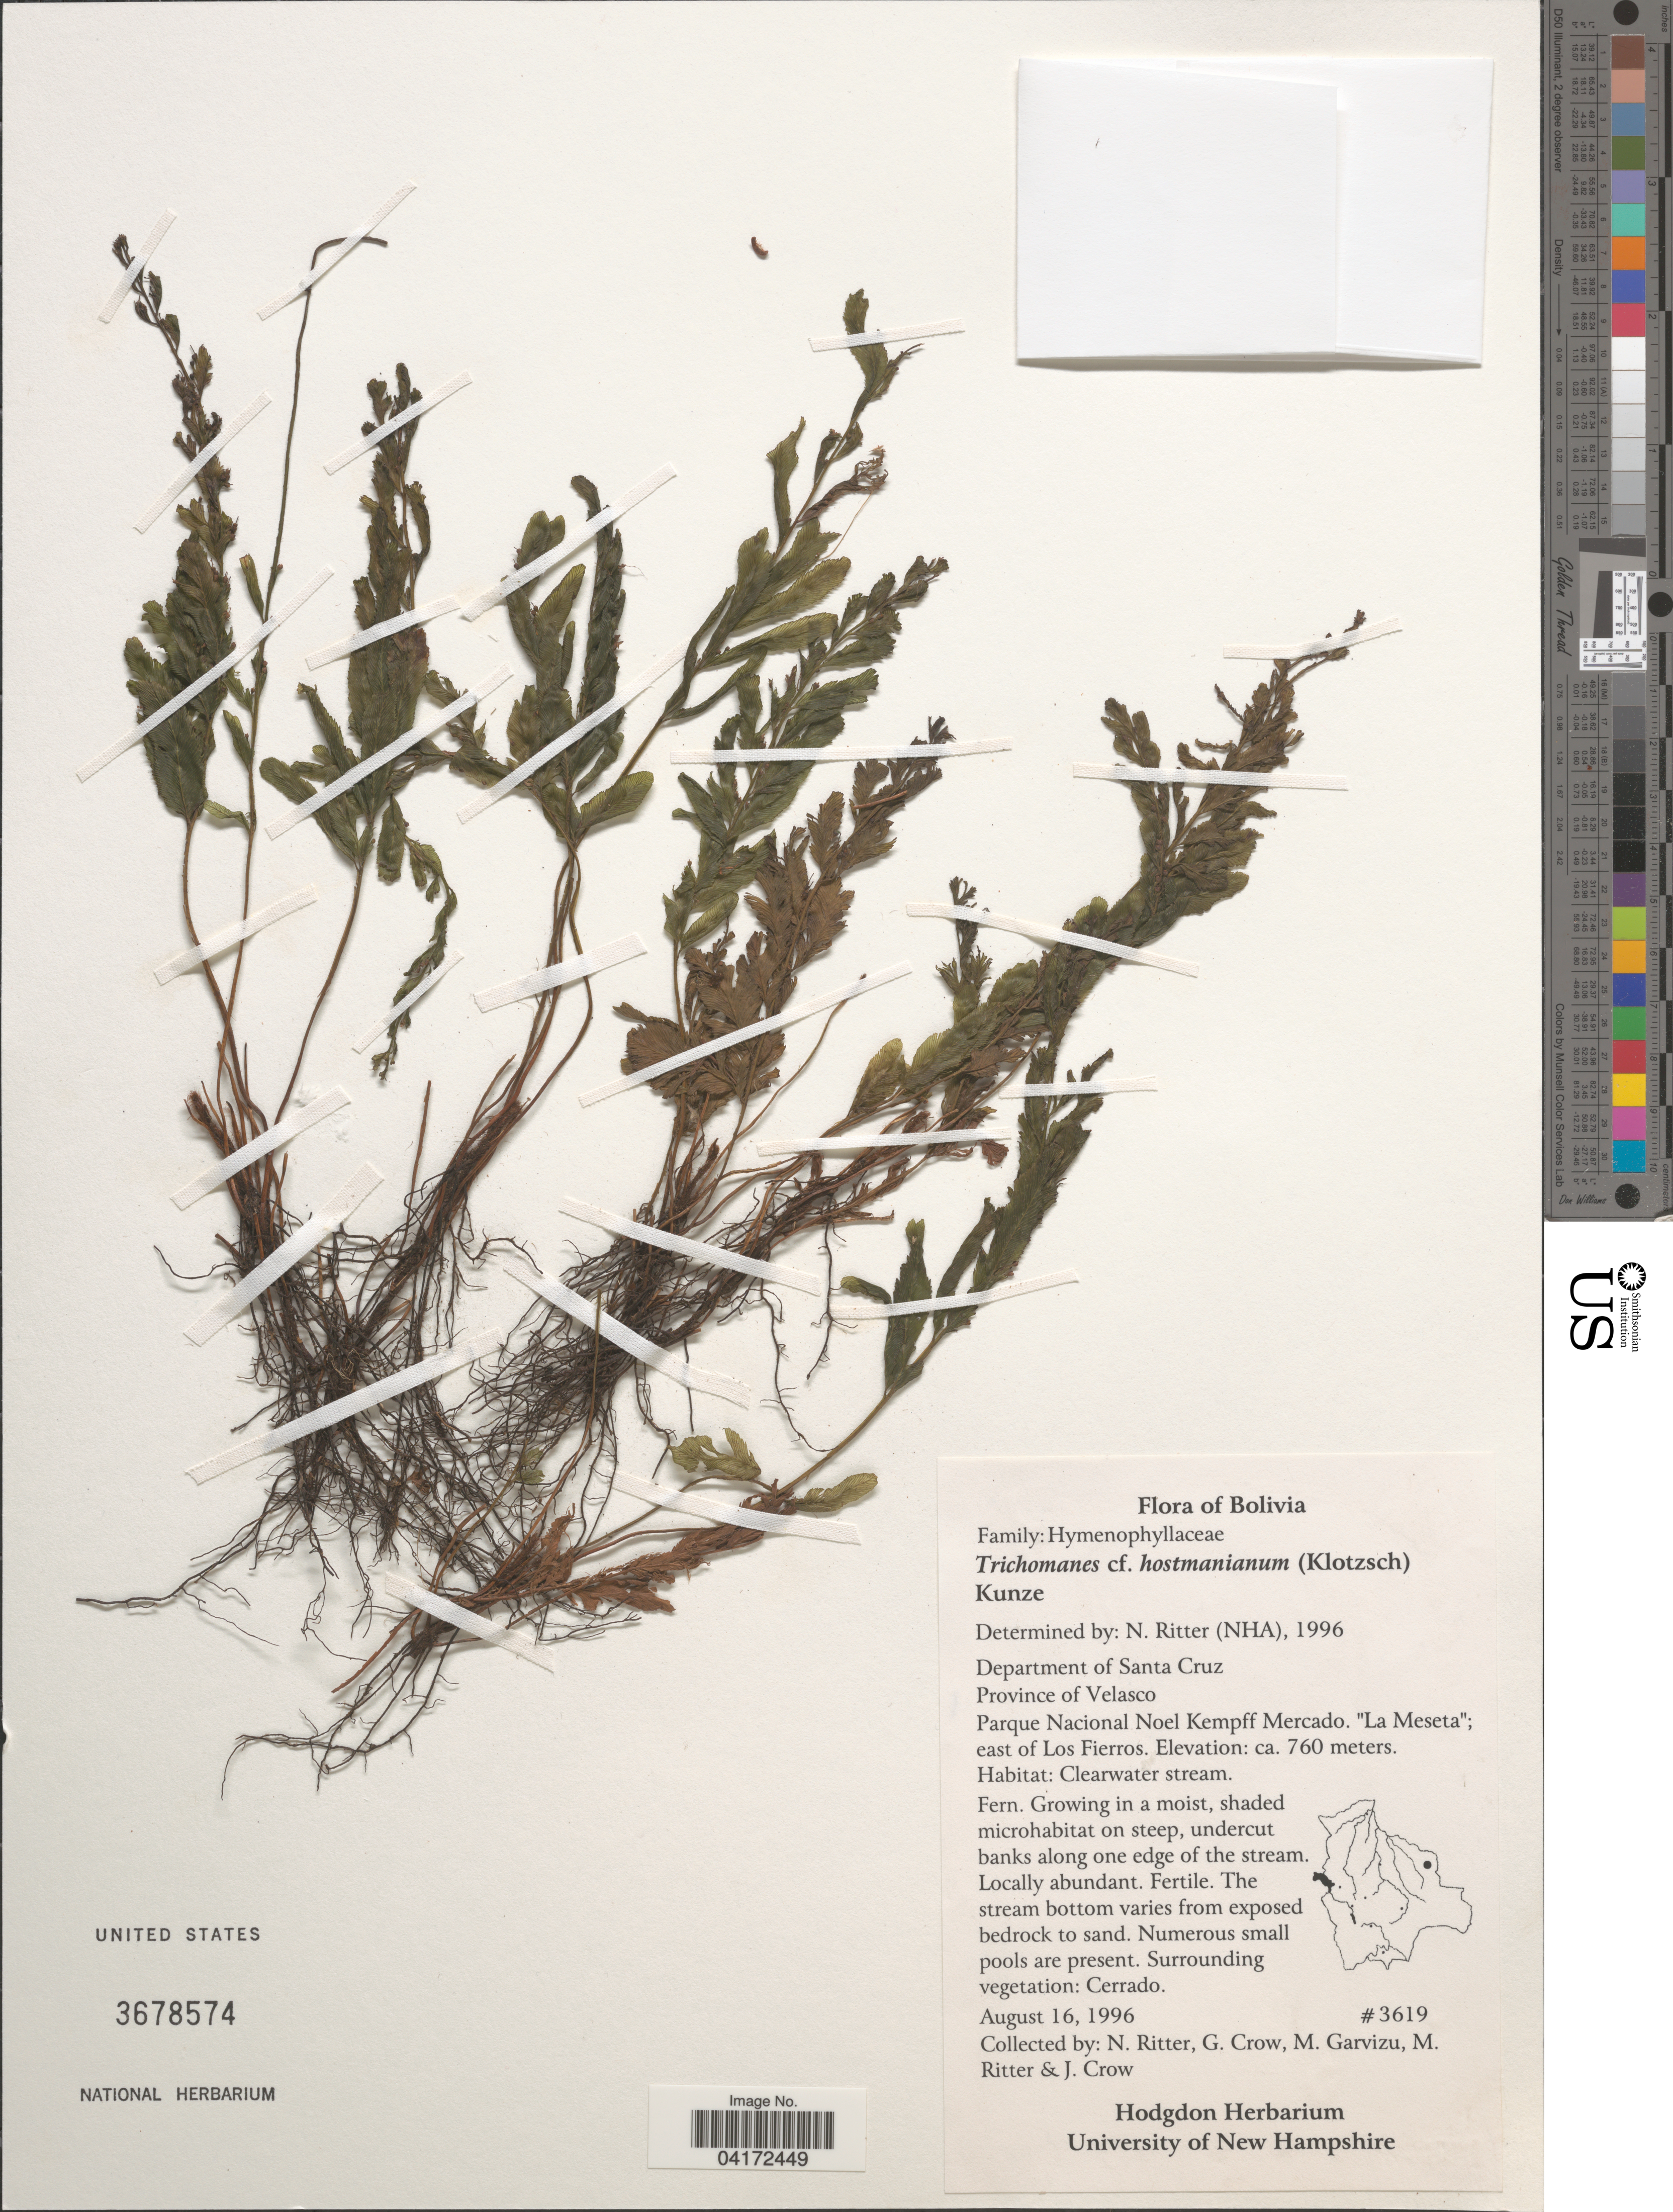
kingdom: Plantae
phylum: Tracheophyta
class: Polypodiopsida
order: Hymenophyllales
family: Hymenophyllaceae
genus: Trichomanes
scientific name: Trichomanes hostmannianum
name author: (Klotzsch) Kunze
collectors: N. Ritter, G. Crow, M. Garvizu, M. Ritter & J. Crow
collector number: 3619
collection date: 1996-08-16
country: Bolivia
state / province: Santa Cruz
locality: Department of Santa Cruz. Province of Velasco. Parque Nacional Noel Kempff Mercado. "La Meseta"; east of Los Fierros.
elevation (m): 760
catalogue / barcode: US 3678574